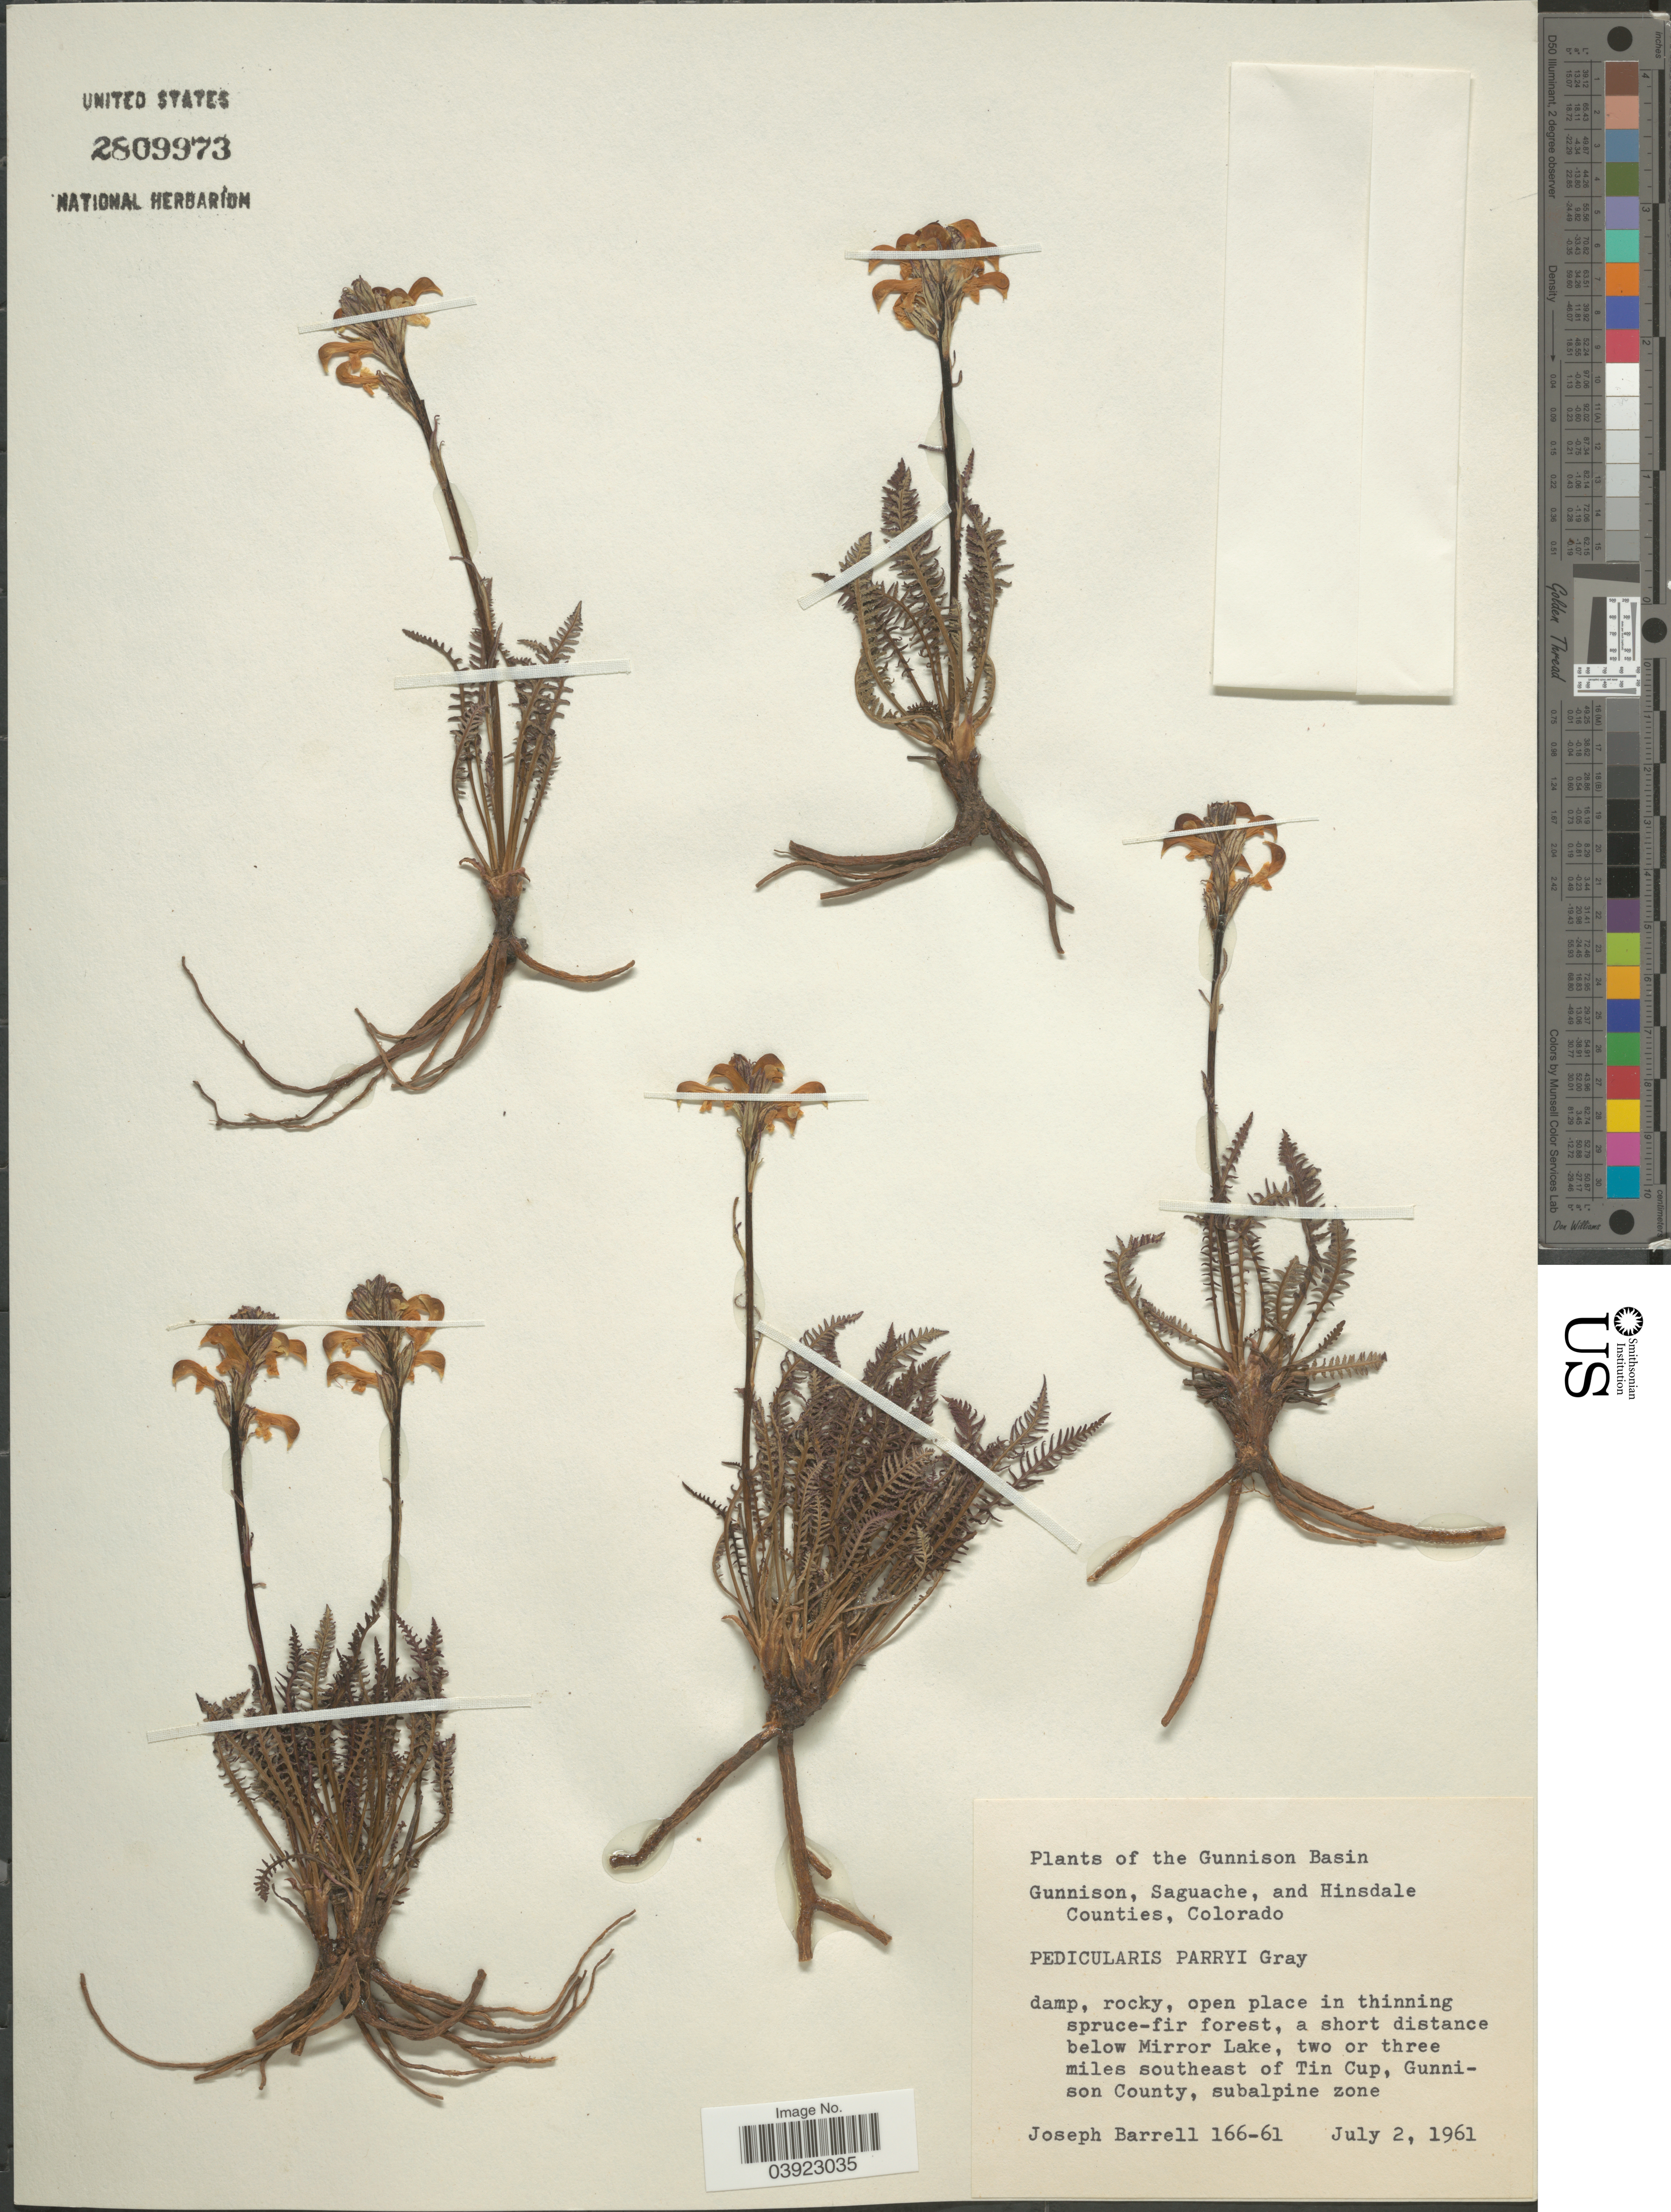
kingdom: Plantae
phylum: Tracheophyta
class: Magnoliopsida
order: Lamiales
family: Orobanchaceae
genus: Pedicularis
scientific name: Pedicularis parryi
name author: A. Gray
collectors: J. Barrell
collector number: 166-61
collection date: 1961-07-02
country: United States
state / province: Colorado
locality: Gunnison Basin. Damp, rocky, open place in thinning spruce-fir forest, a short distance below Mirror Lake, two or three miles southeast of Tin Cup, Gunnison County.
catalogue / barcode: US 2809973